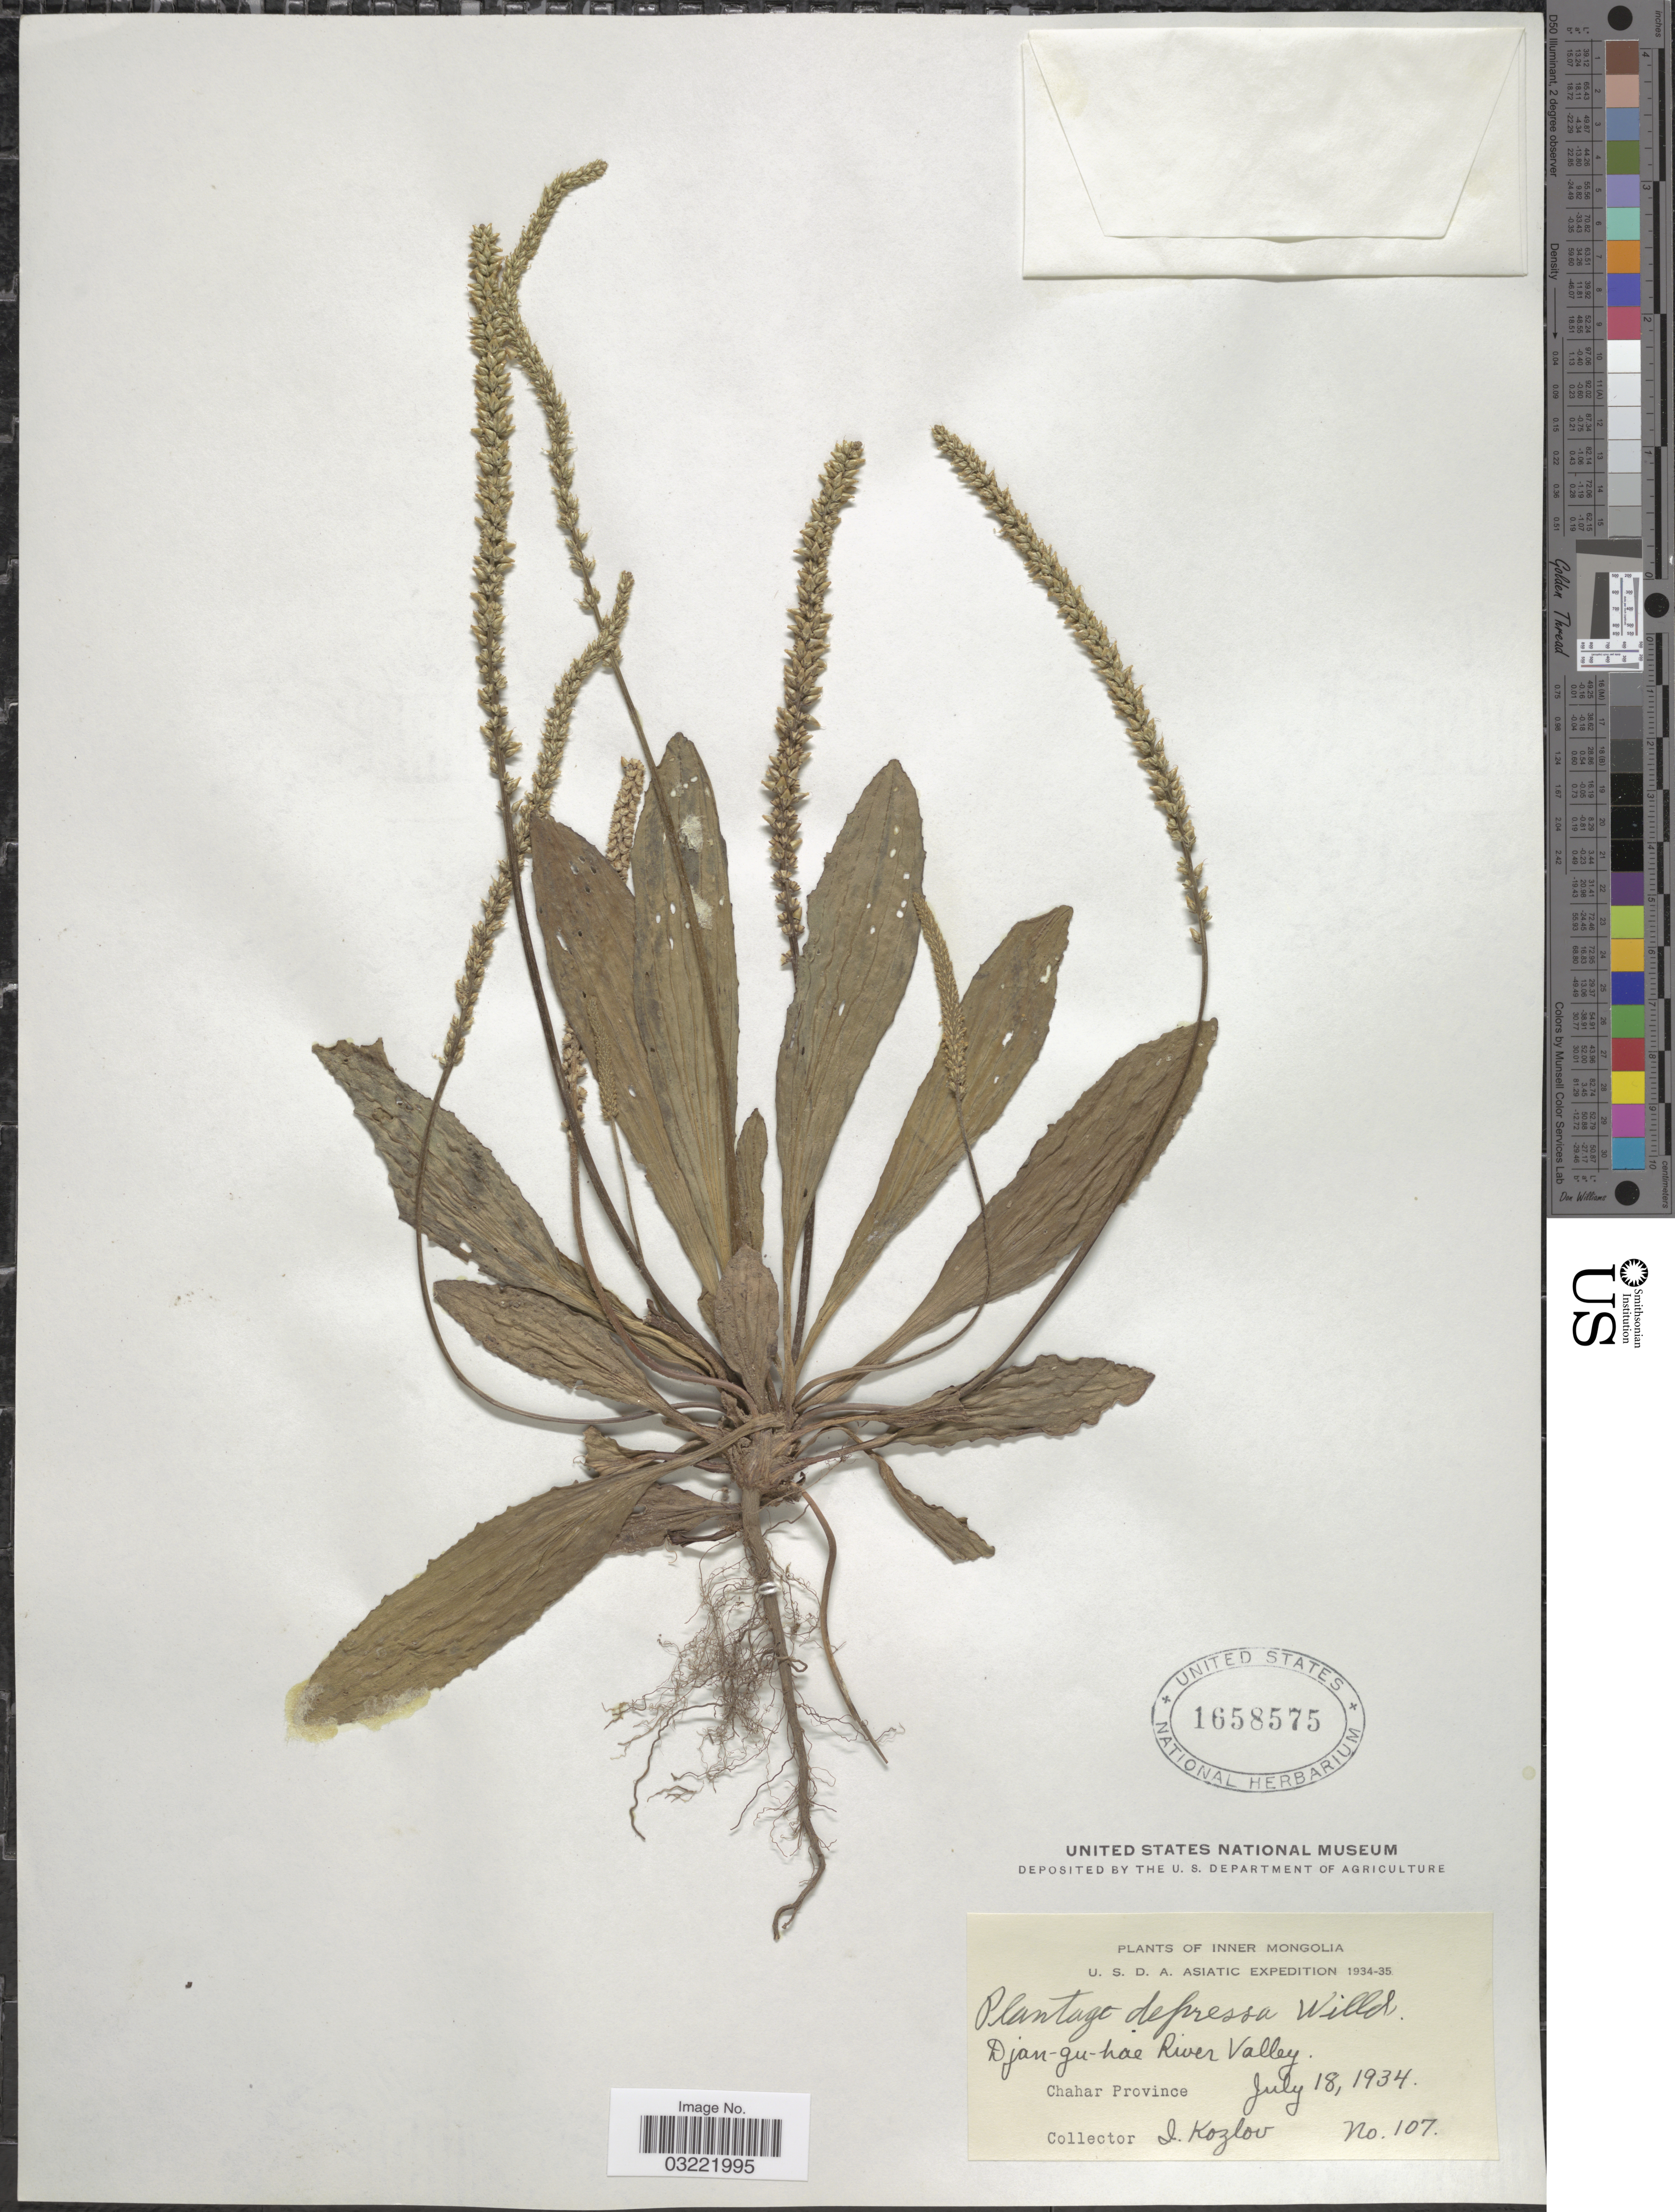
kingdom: Plantae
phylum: Tracheophyta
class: Magnoliopsida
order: Lamiales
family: Plantaginaceae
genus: Plantago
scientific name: Plantago depressa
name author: Willd.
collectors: I. Kozlov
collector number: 107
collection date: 1934-07-18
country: China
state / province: Nei Monggol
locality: Inner Mongolia. Djan-gu-hae River Valley. Chahar Province.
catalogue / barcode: US 1658575